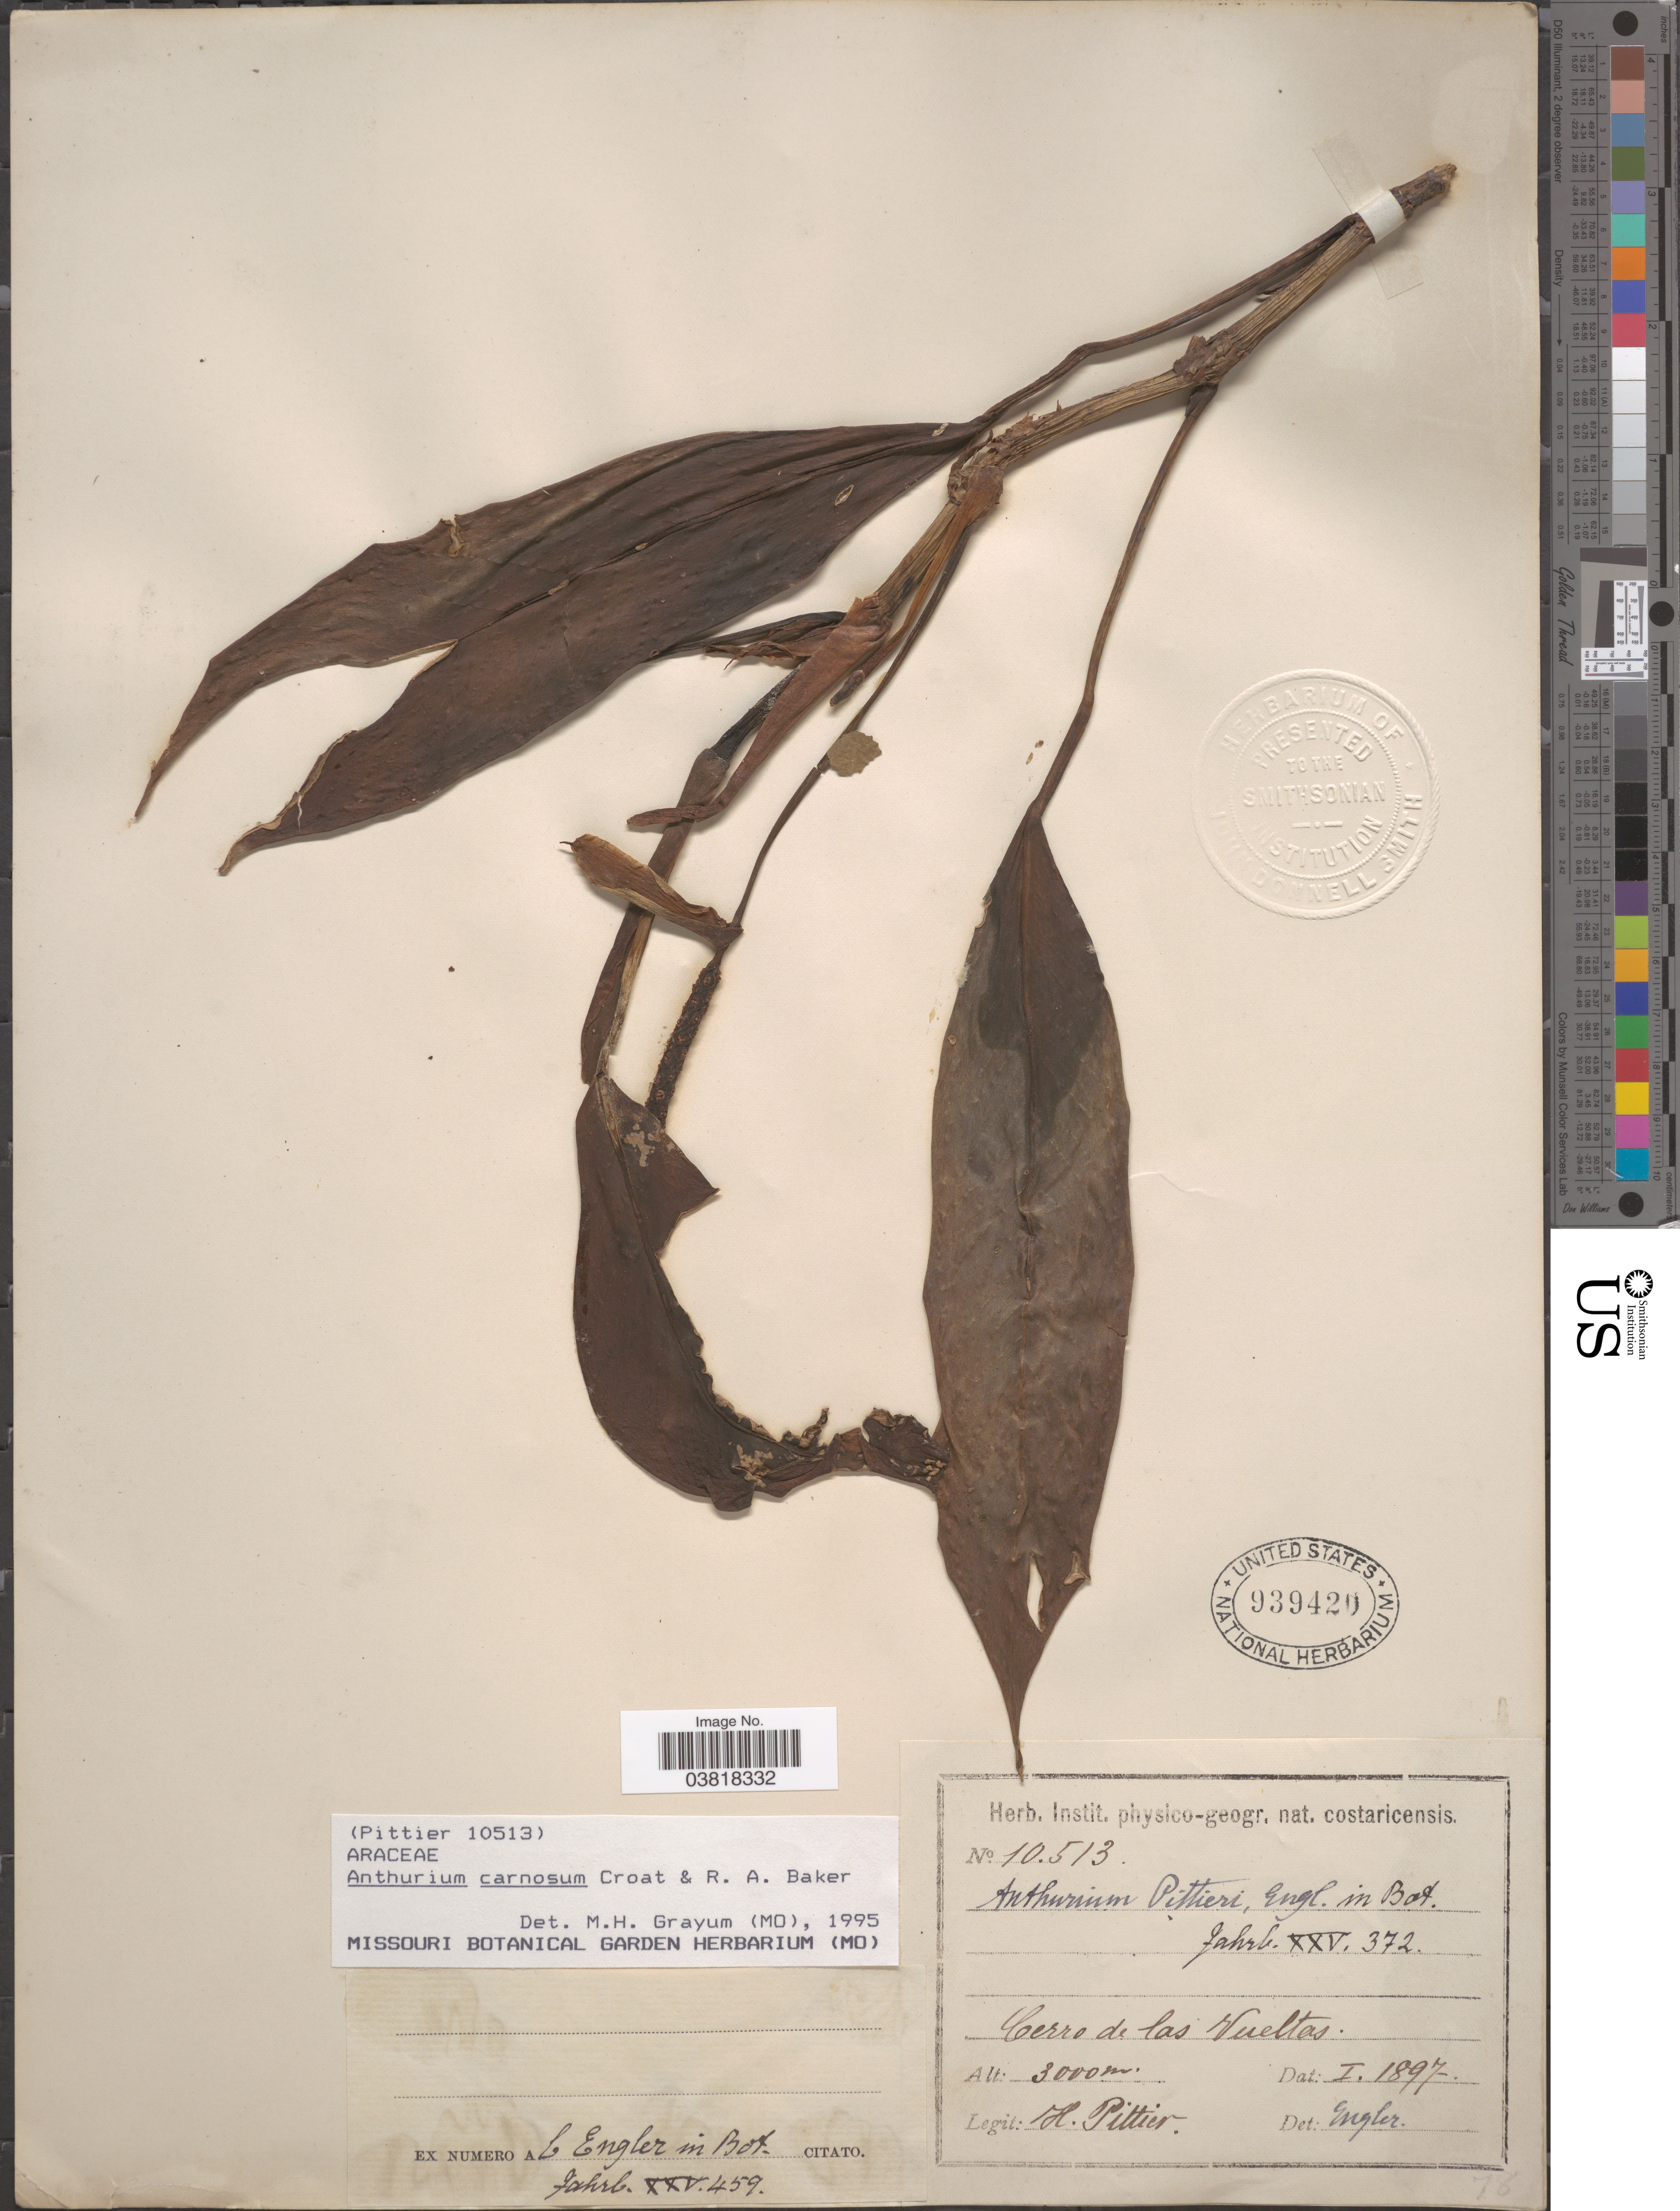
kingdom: Plantae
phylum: Tracheophyta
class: Liliopsida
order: Alismatales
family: Araceae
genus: Anthurium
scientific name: Anthurium carnosum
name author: Croat & R.A. Baker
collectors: H. F. Pittier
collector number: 10513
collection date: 1897-01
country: Costa Rica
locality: Cerro de las Vueltas.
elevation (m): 3000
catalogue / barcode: US 939420